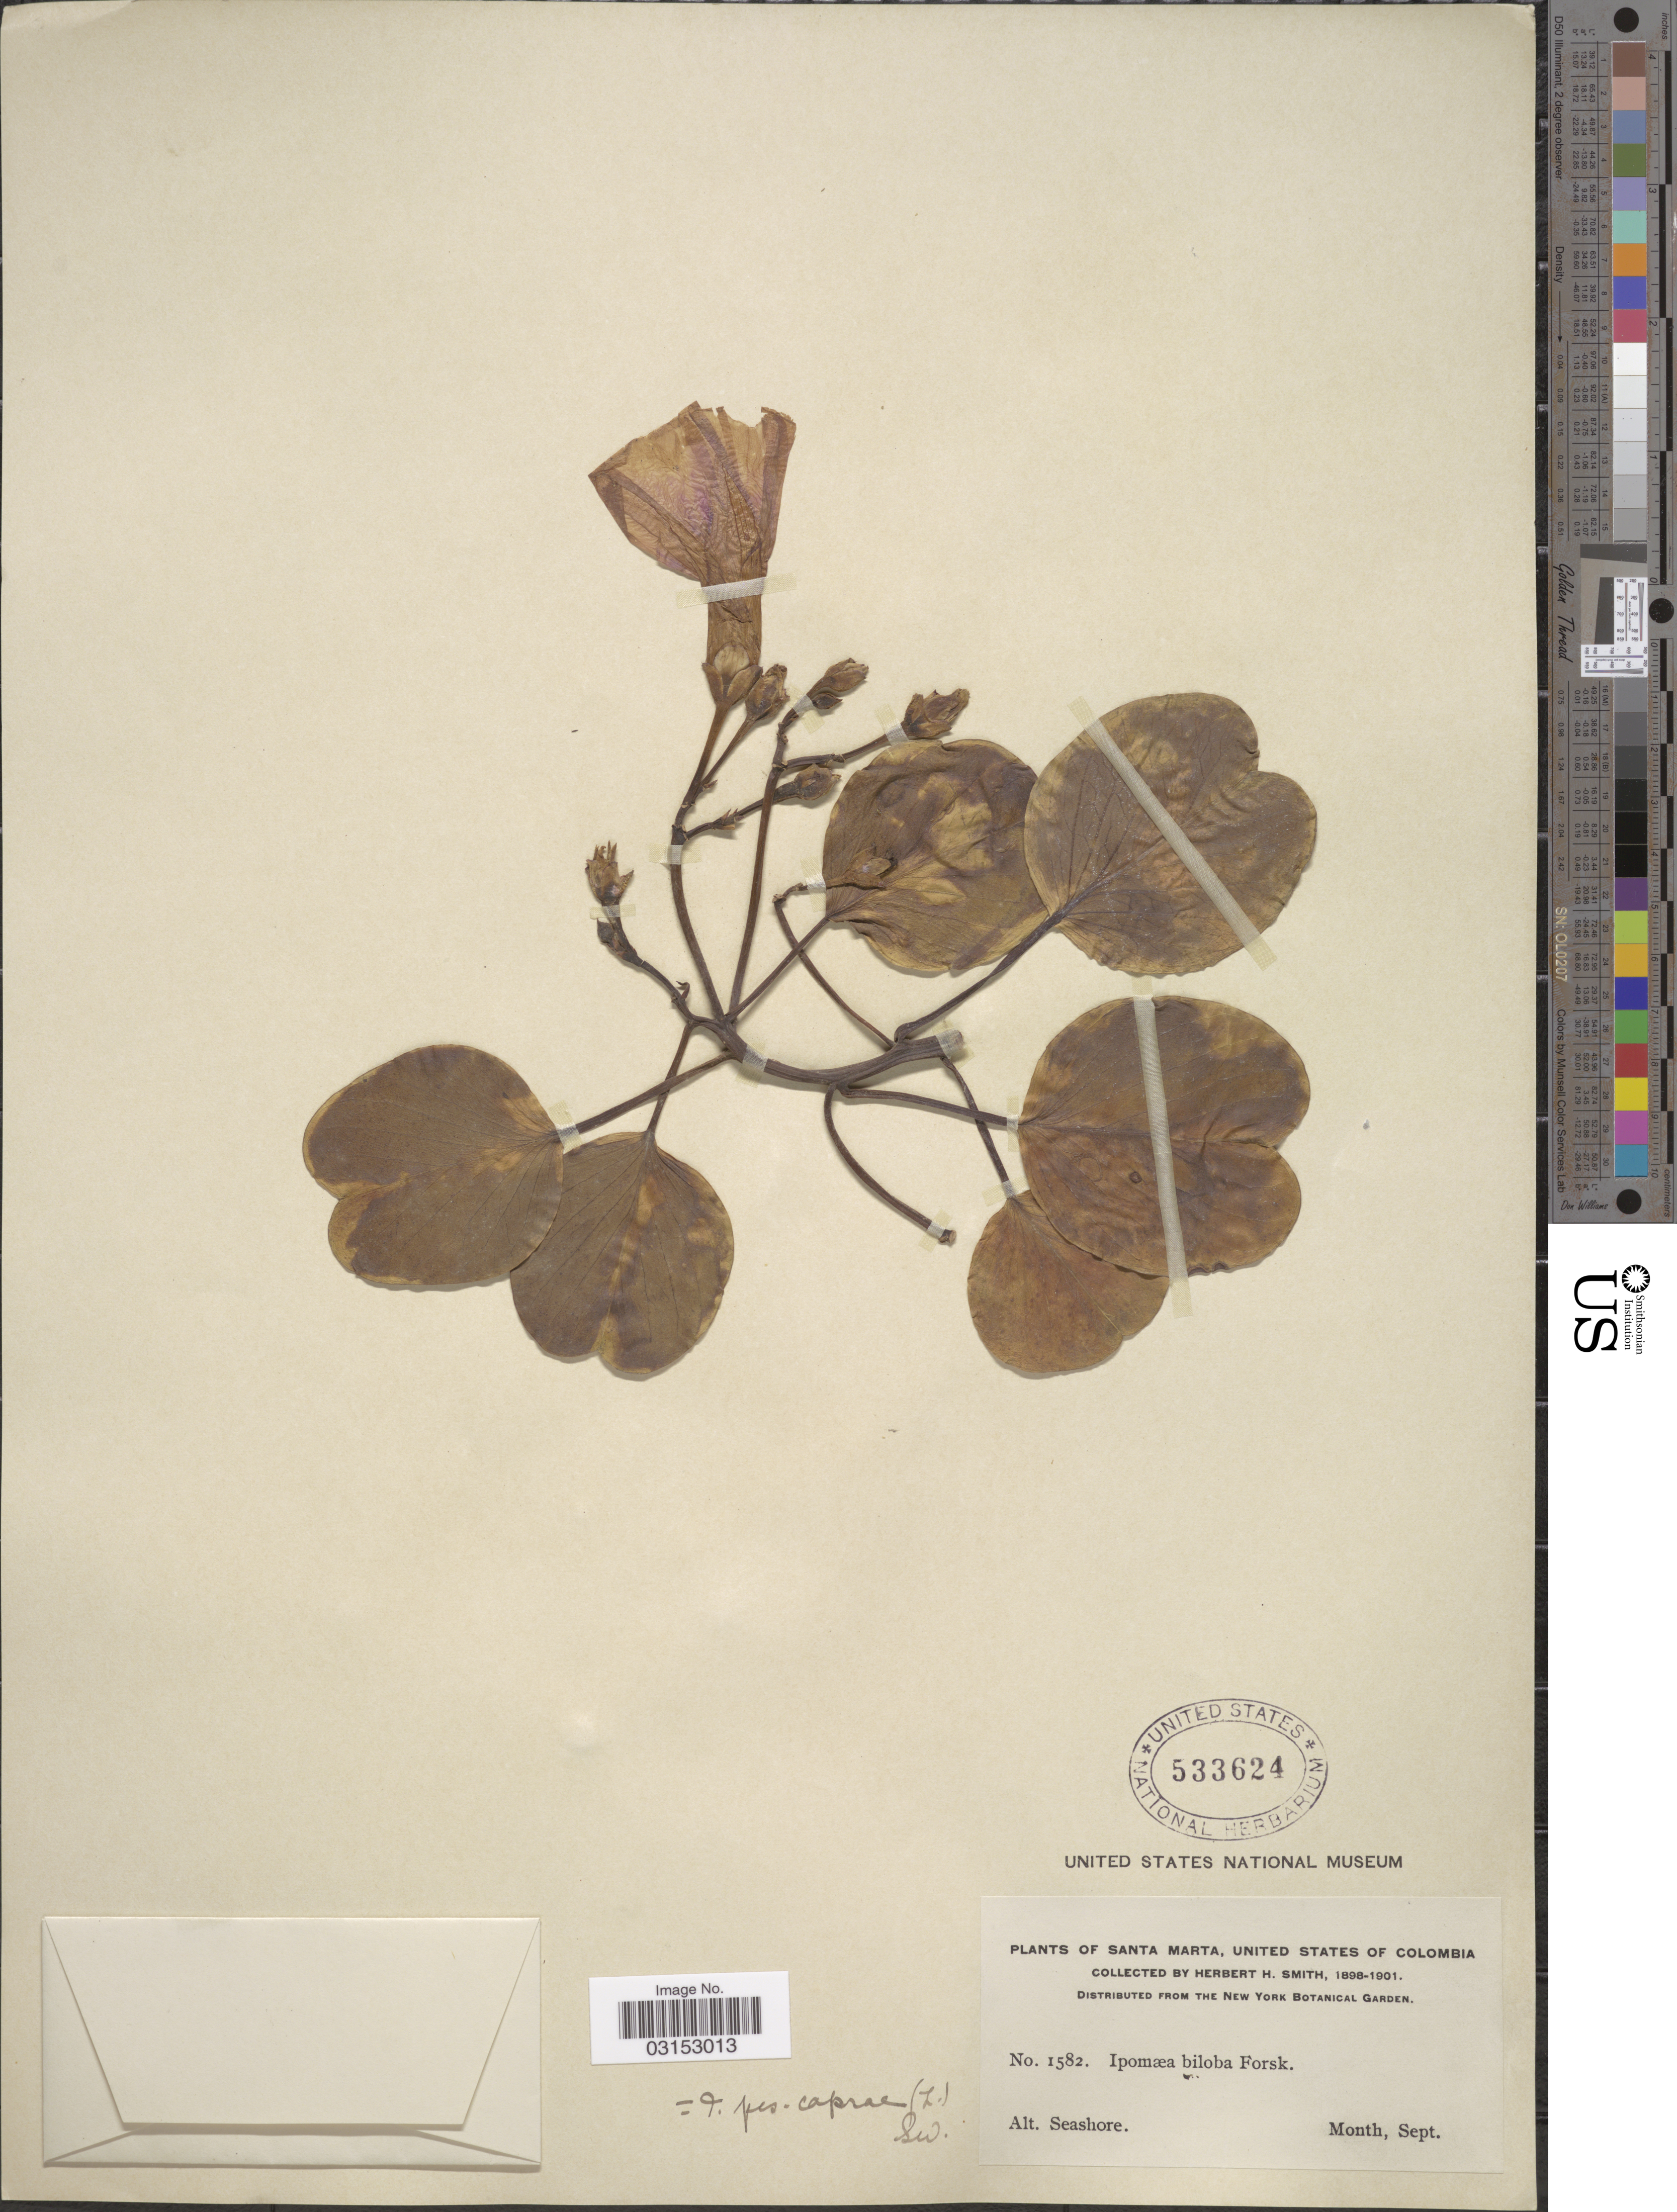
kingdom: Plantae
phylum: Tracheophyta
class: Magnoliopsida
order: Solanales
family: Convolvulaceae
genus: Ipomoea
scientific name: Ipomoea pes-caprae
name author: (L.) R. Br.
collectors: Herbert H. Smith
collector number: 1582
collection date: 1898-09/1901-09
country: Colombia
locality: Santa Marta, United States of Colombia.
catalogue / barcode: US 533624